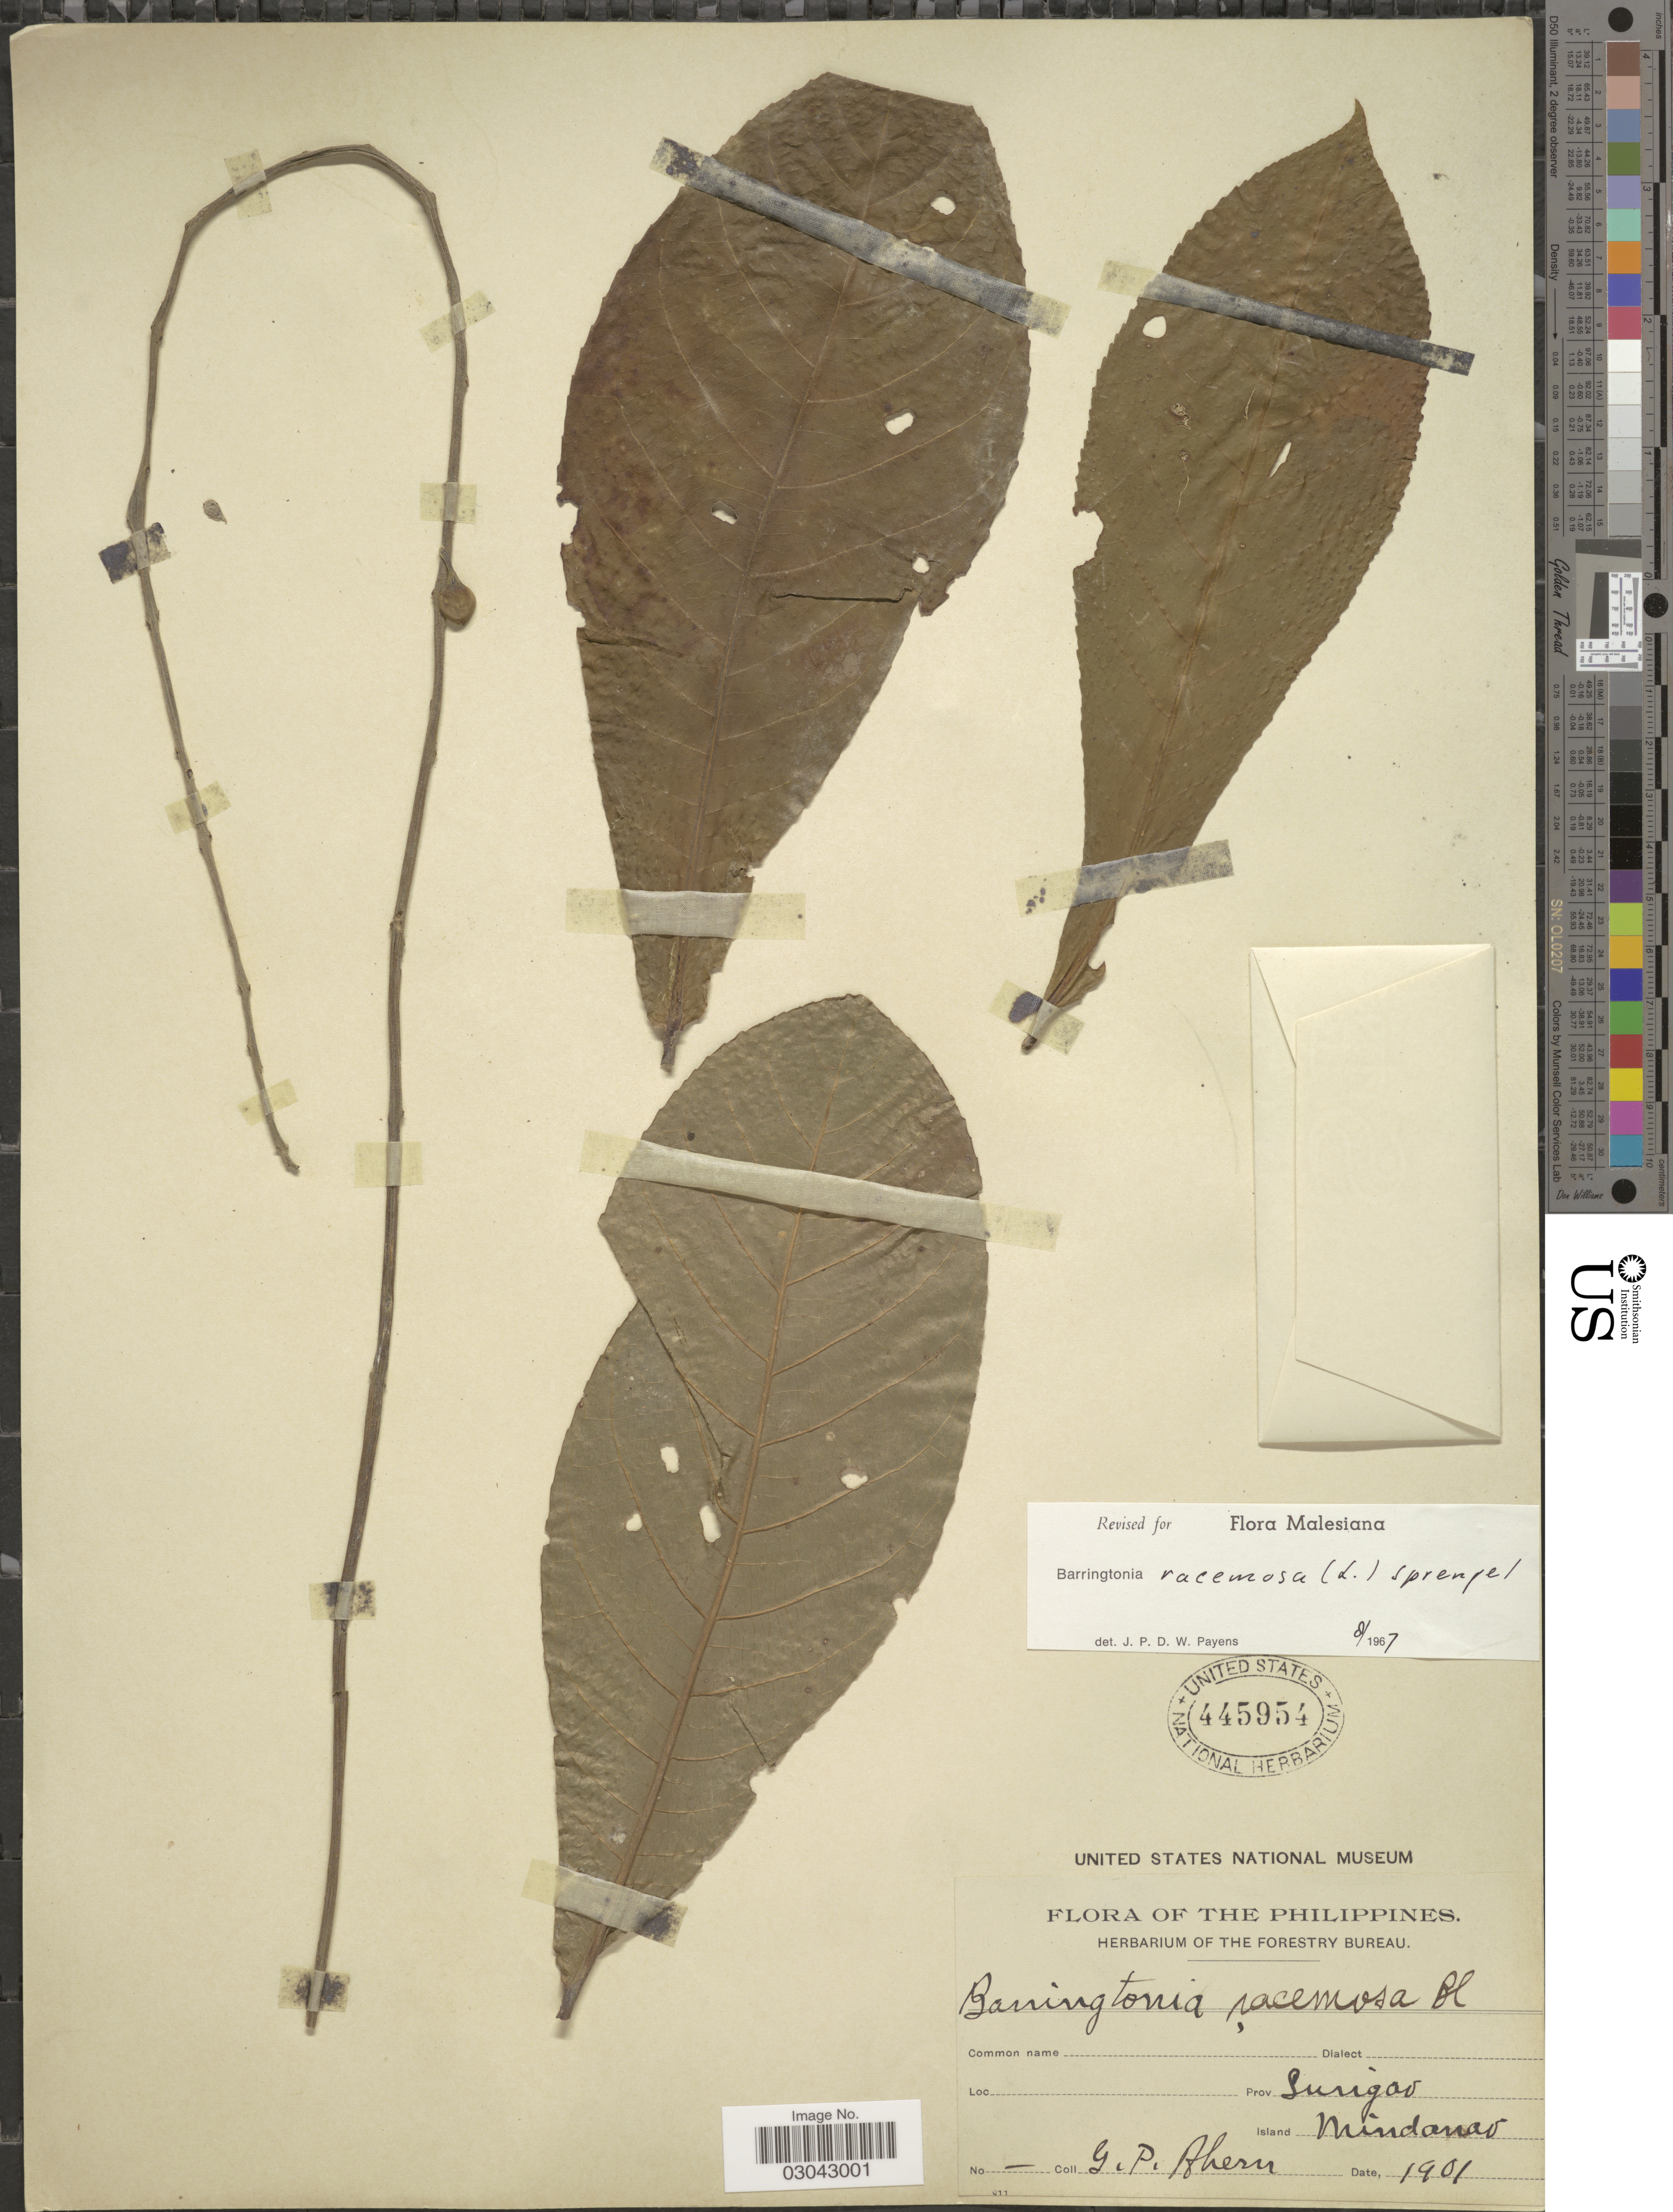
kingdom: Plantae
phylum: Tracheophyta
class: Magnoliopsida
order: Ericales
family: Lecythidaceae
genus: Barringtonia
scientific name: Barringtonia racemosa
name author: (L.) Spreng.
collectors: G. Ahern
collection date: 1901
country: Philippines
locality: Prov. Surigao, Mindanao.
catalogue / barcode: US 445954